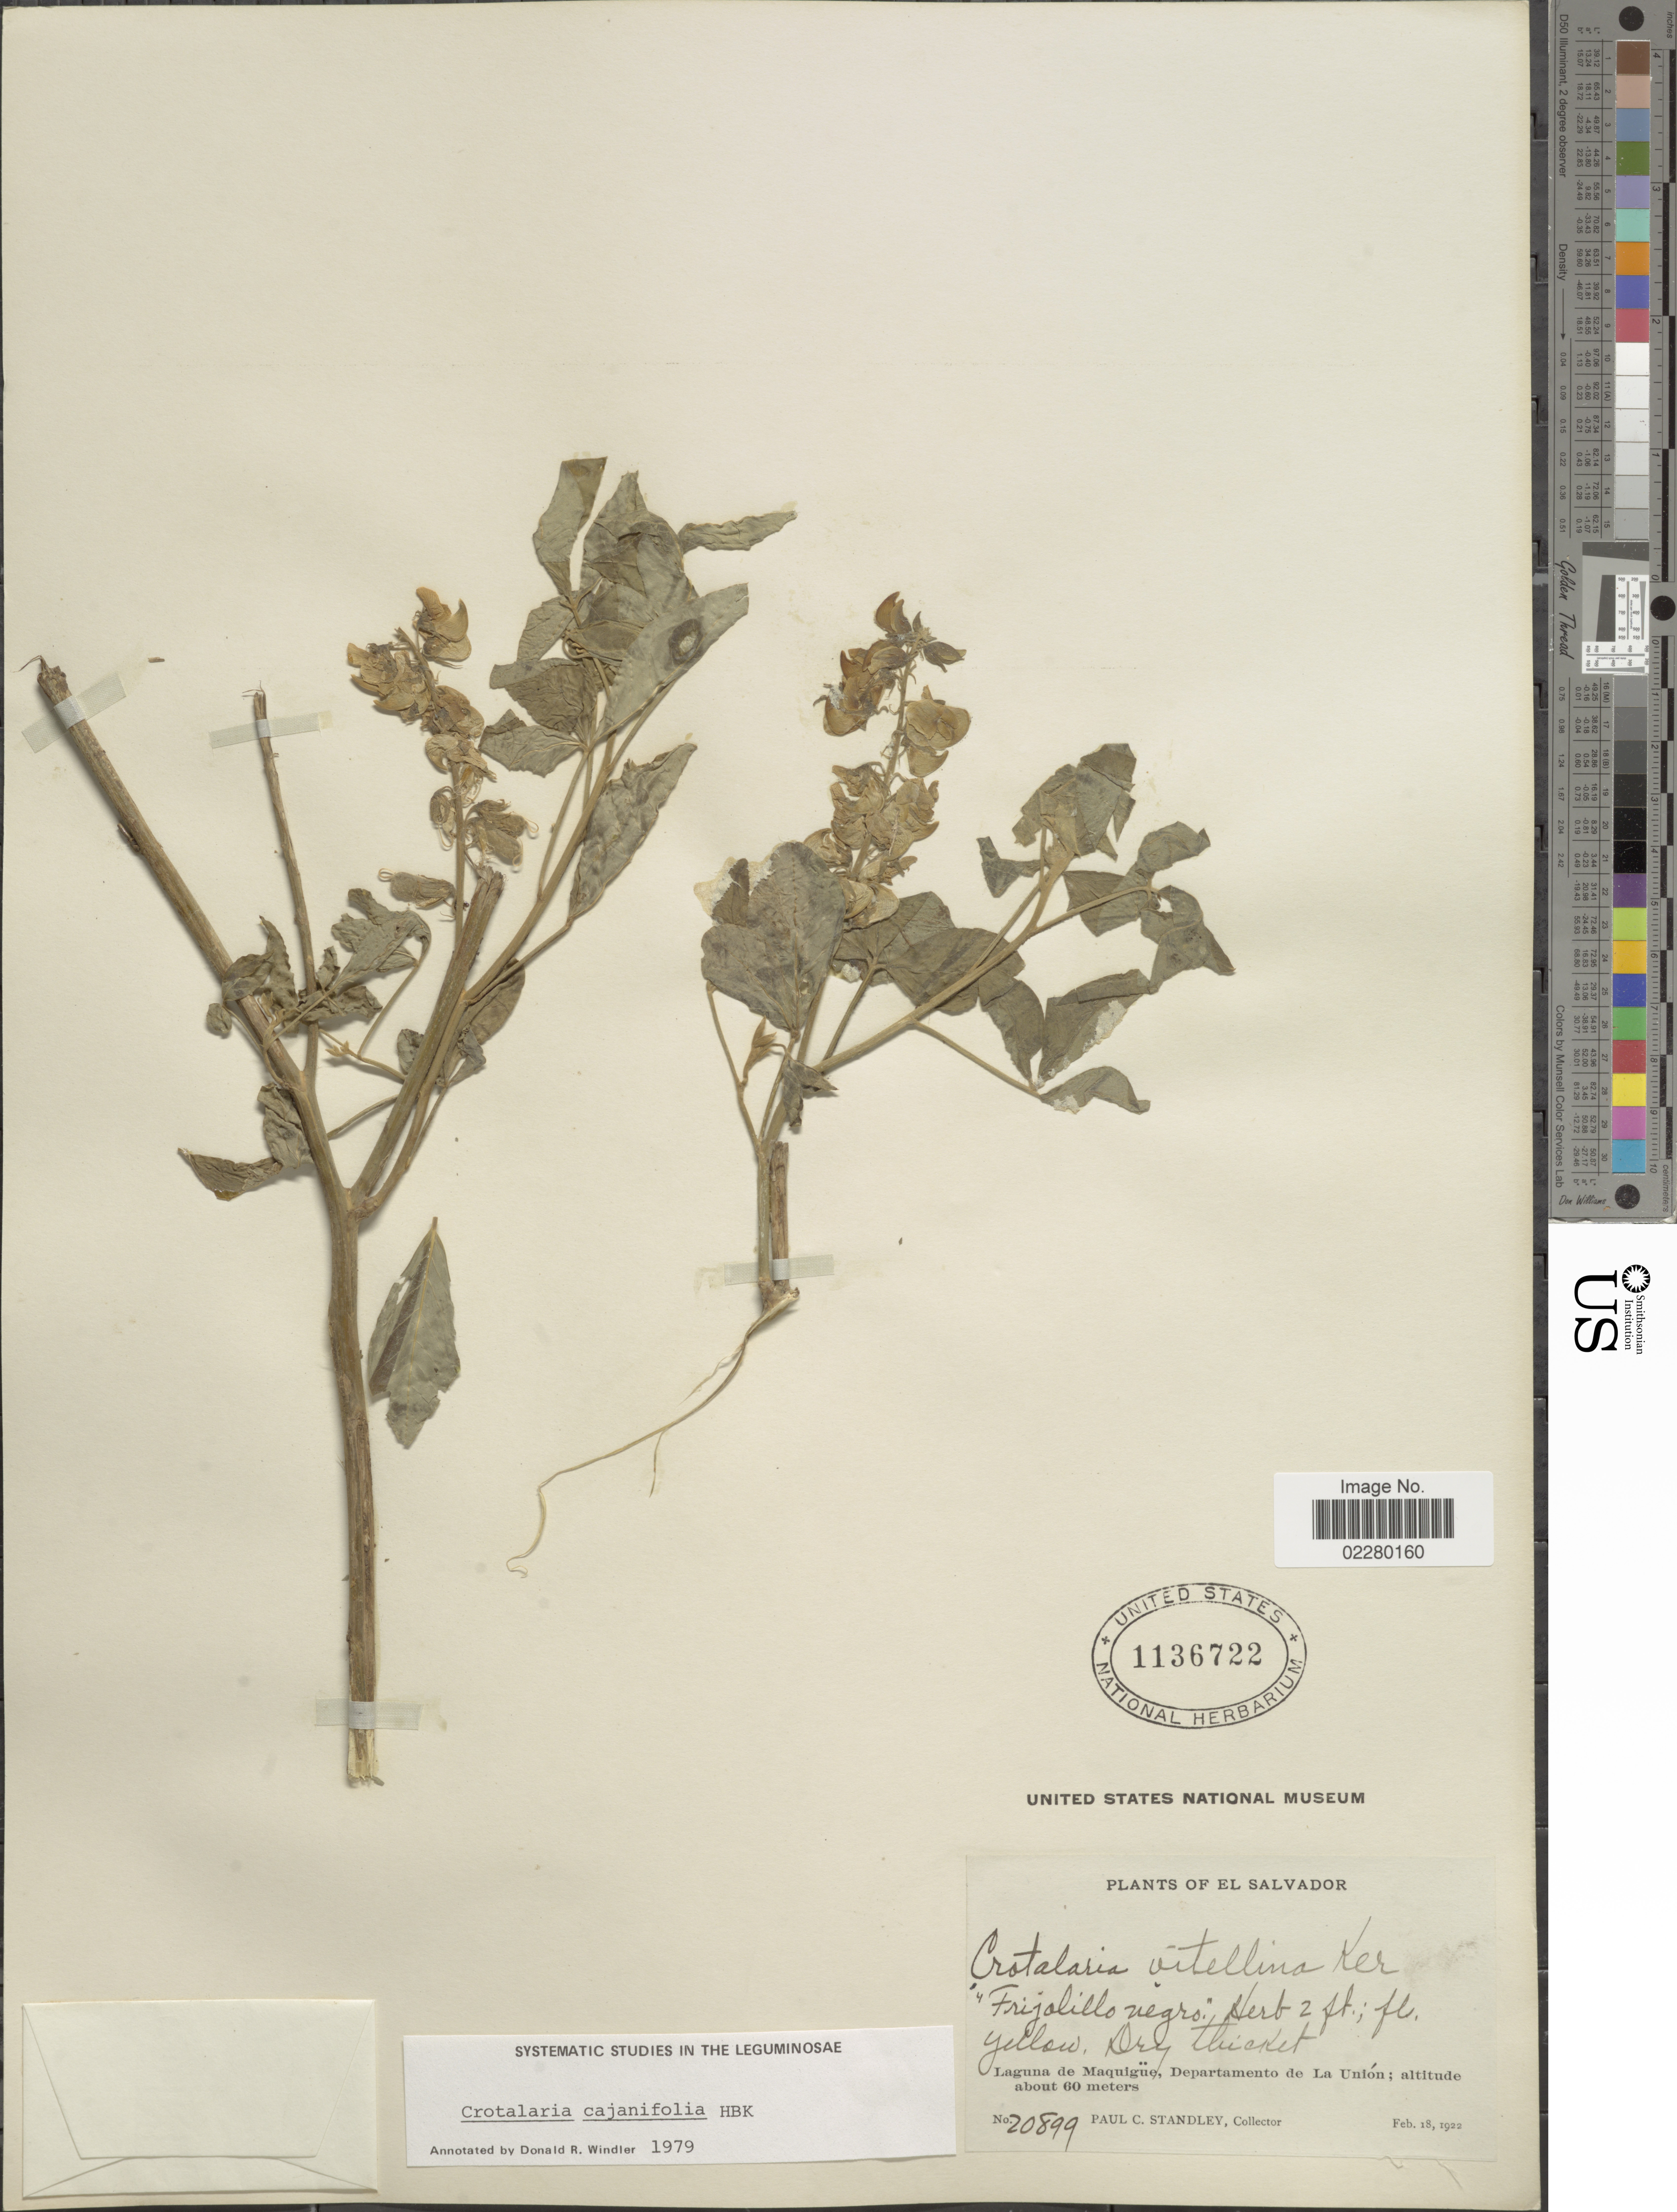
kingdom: Plantae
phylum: Tracheophyta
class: Magnoliopsida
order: Fabales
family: Fabaceae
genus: Crotalaria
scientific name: Crotalaria cajanifolia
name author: Kunth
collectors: P. C. Standley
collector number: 20899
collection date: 1922-02-18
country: El Salvador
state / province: La Union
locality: Laguna de Maquigüe, Departamento de La Unión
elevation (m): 60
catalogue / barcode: US 1136722